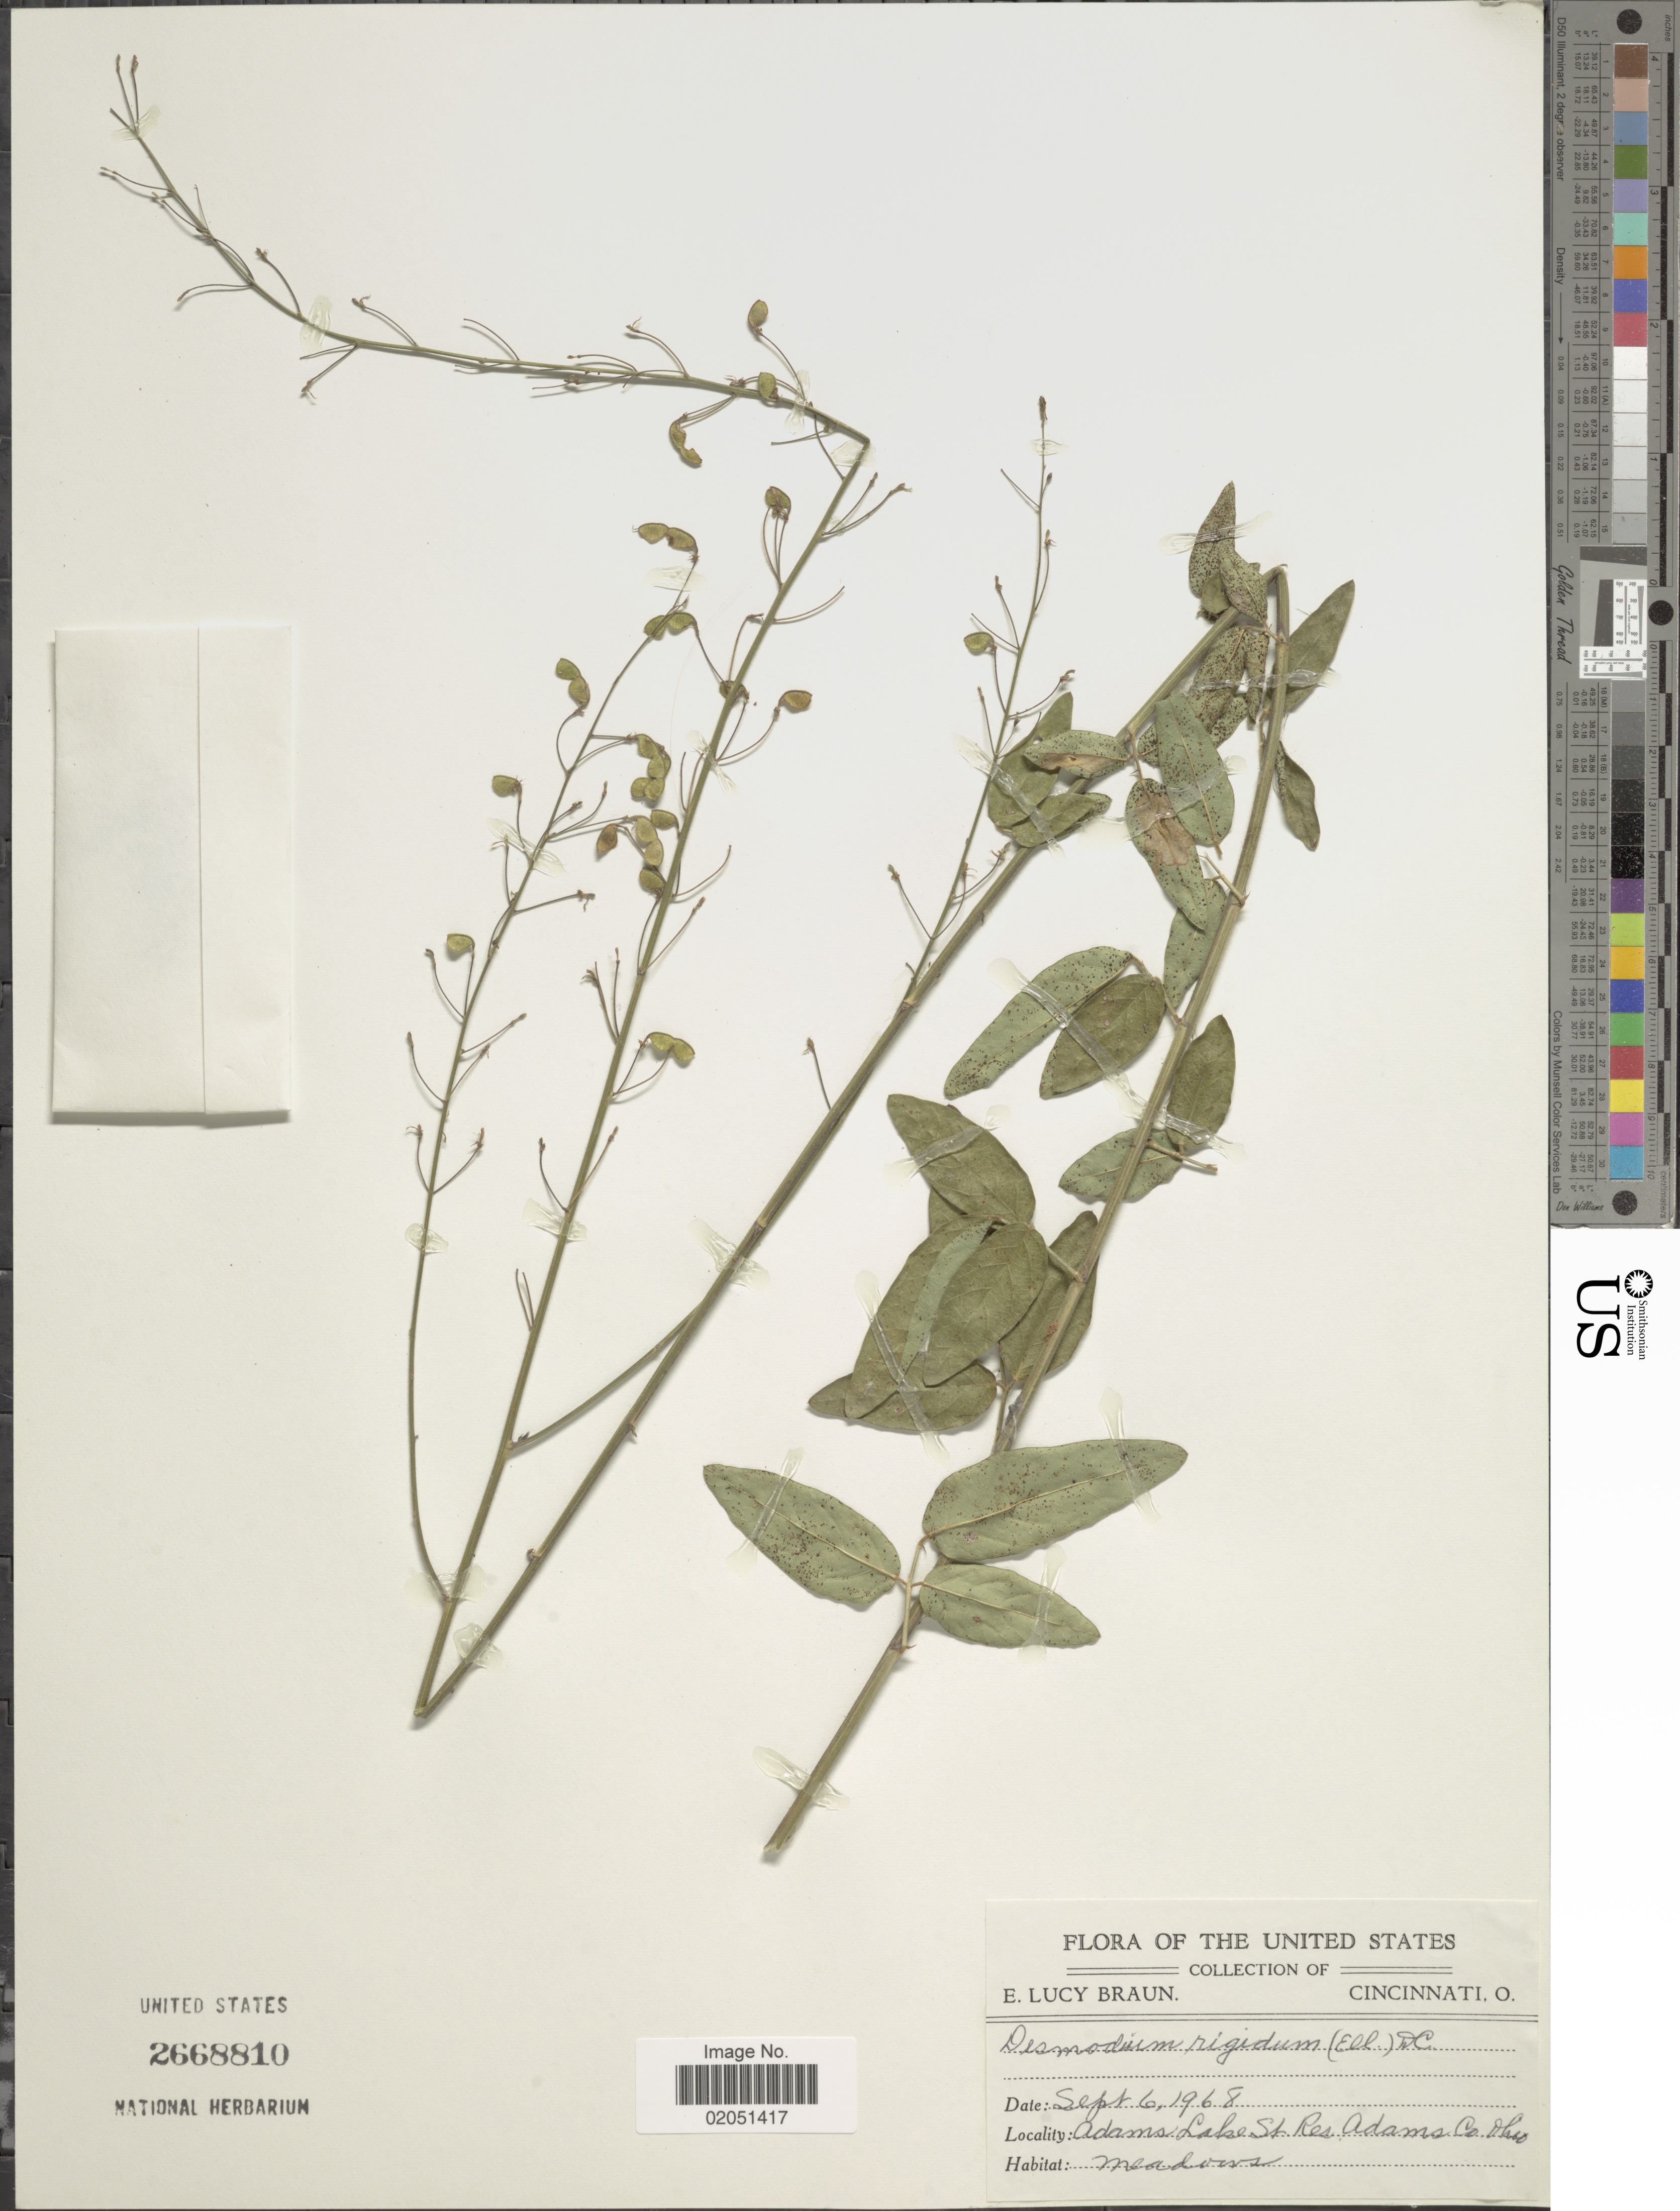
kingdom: Plantae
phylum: Tracheophyta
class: Magnoliopsida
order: Fabales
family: Fabaceae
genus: Desmodium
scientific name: Desmodium rigidum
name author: (Elliott) DC.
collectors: E. L. Braun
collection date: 1968-09-06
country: United States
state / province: Ohio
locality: Adams Lake St. Res. Adams Co.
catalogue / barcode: US 2668810